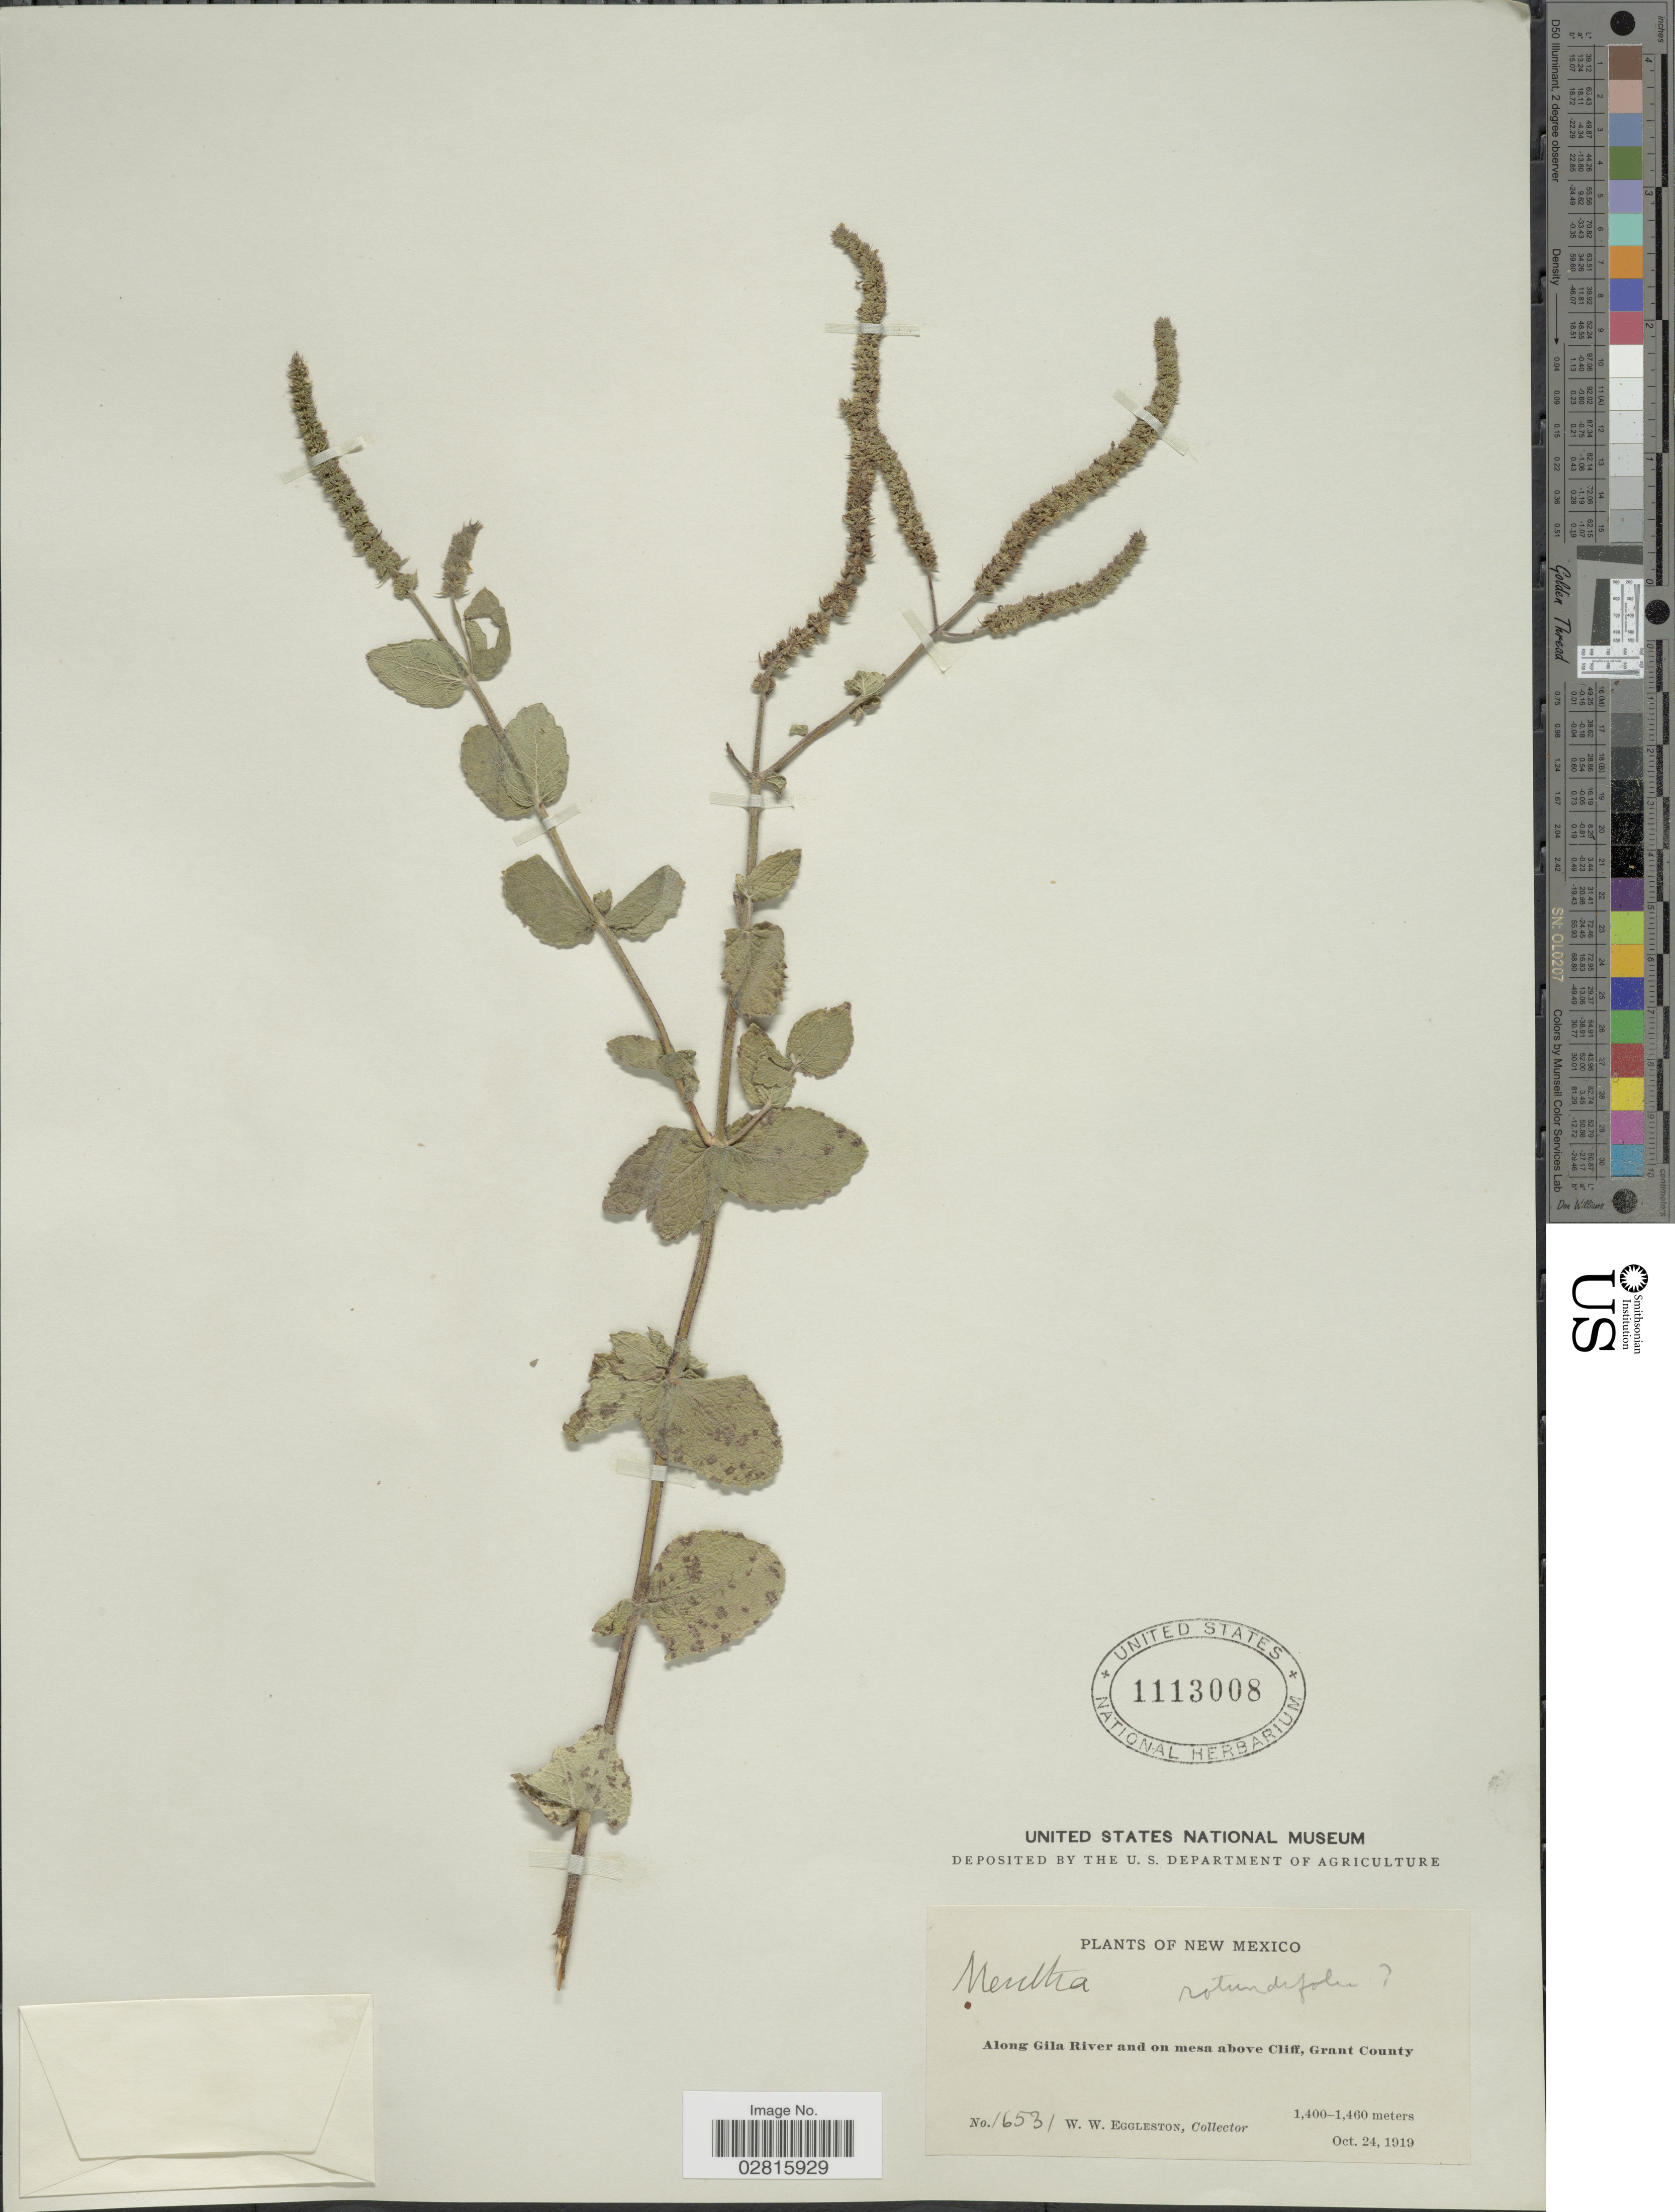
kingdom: Plantae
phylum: Tracheophyta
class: Magnoliopsida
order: Lamiales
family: Lamiaceae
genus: Mentha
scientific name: Mentha sp.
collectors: W. W. Eggleston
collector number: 16531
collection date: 1919-10-24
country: United States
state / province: New Mexico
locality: Along Gila River and on mesa above Cliff, Grant County.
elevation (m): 1400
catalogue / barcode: US 1113008